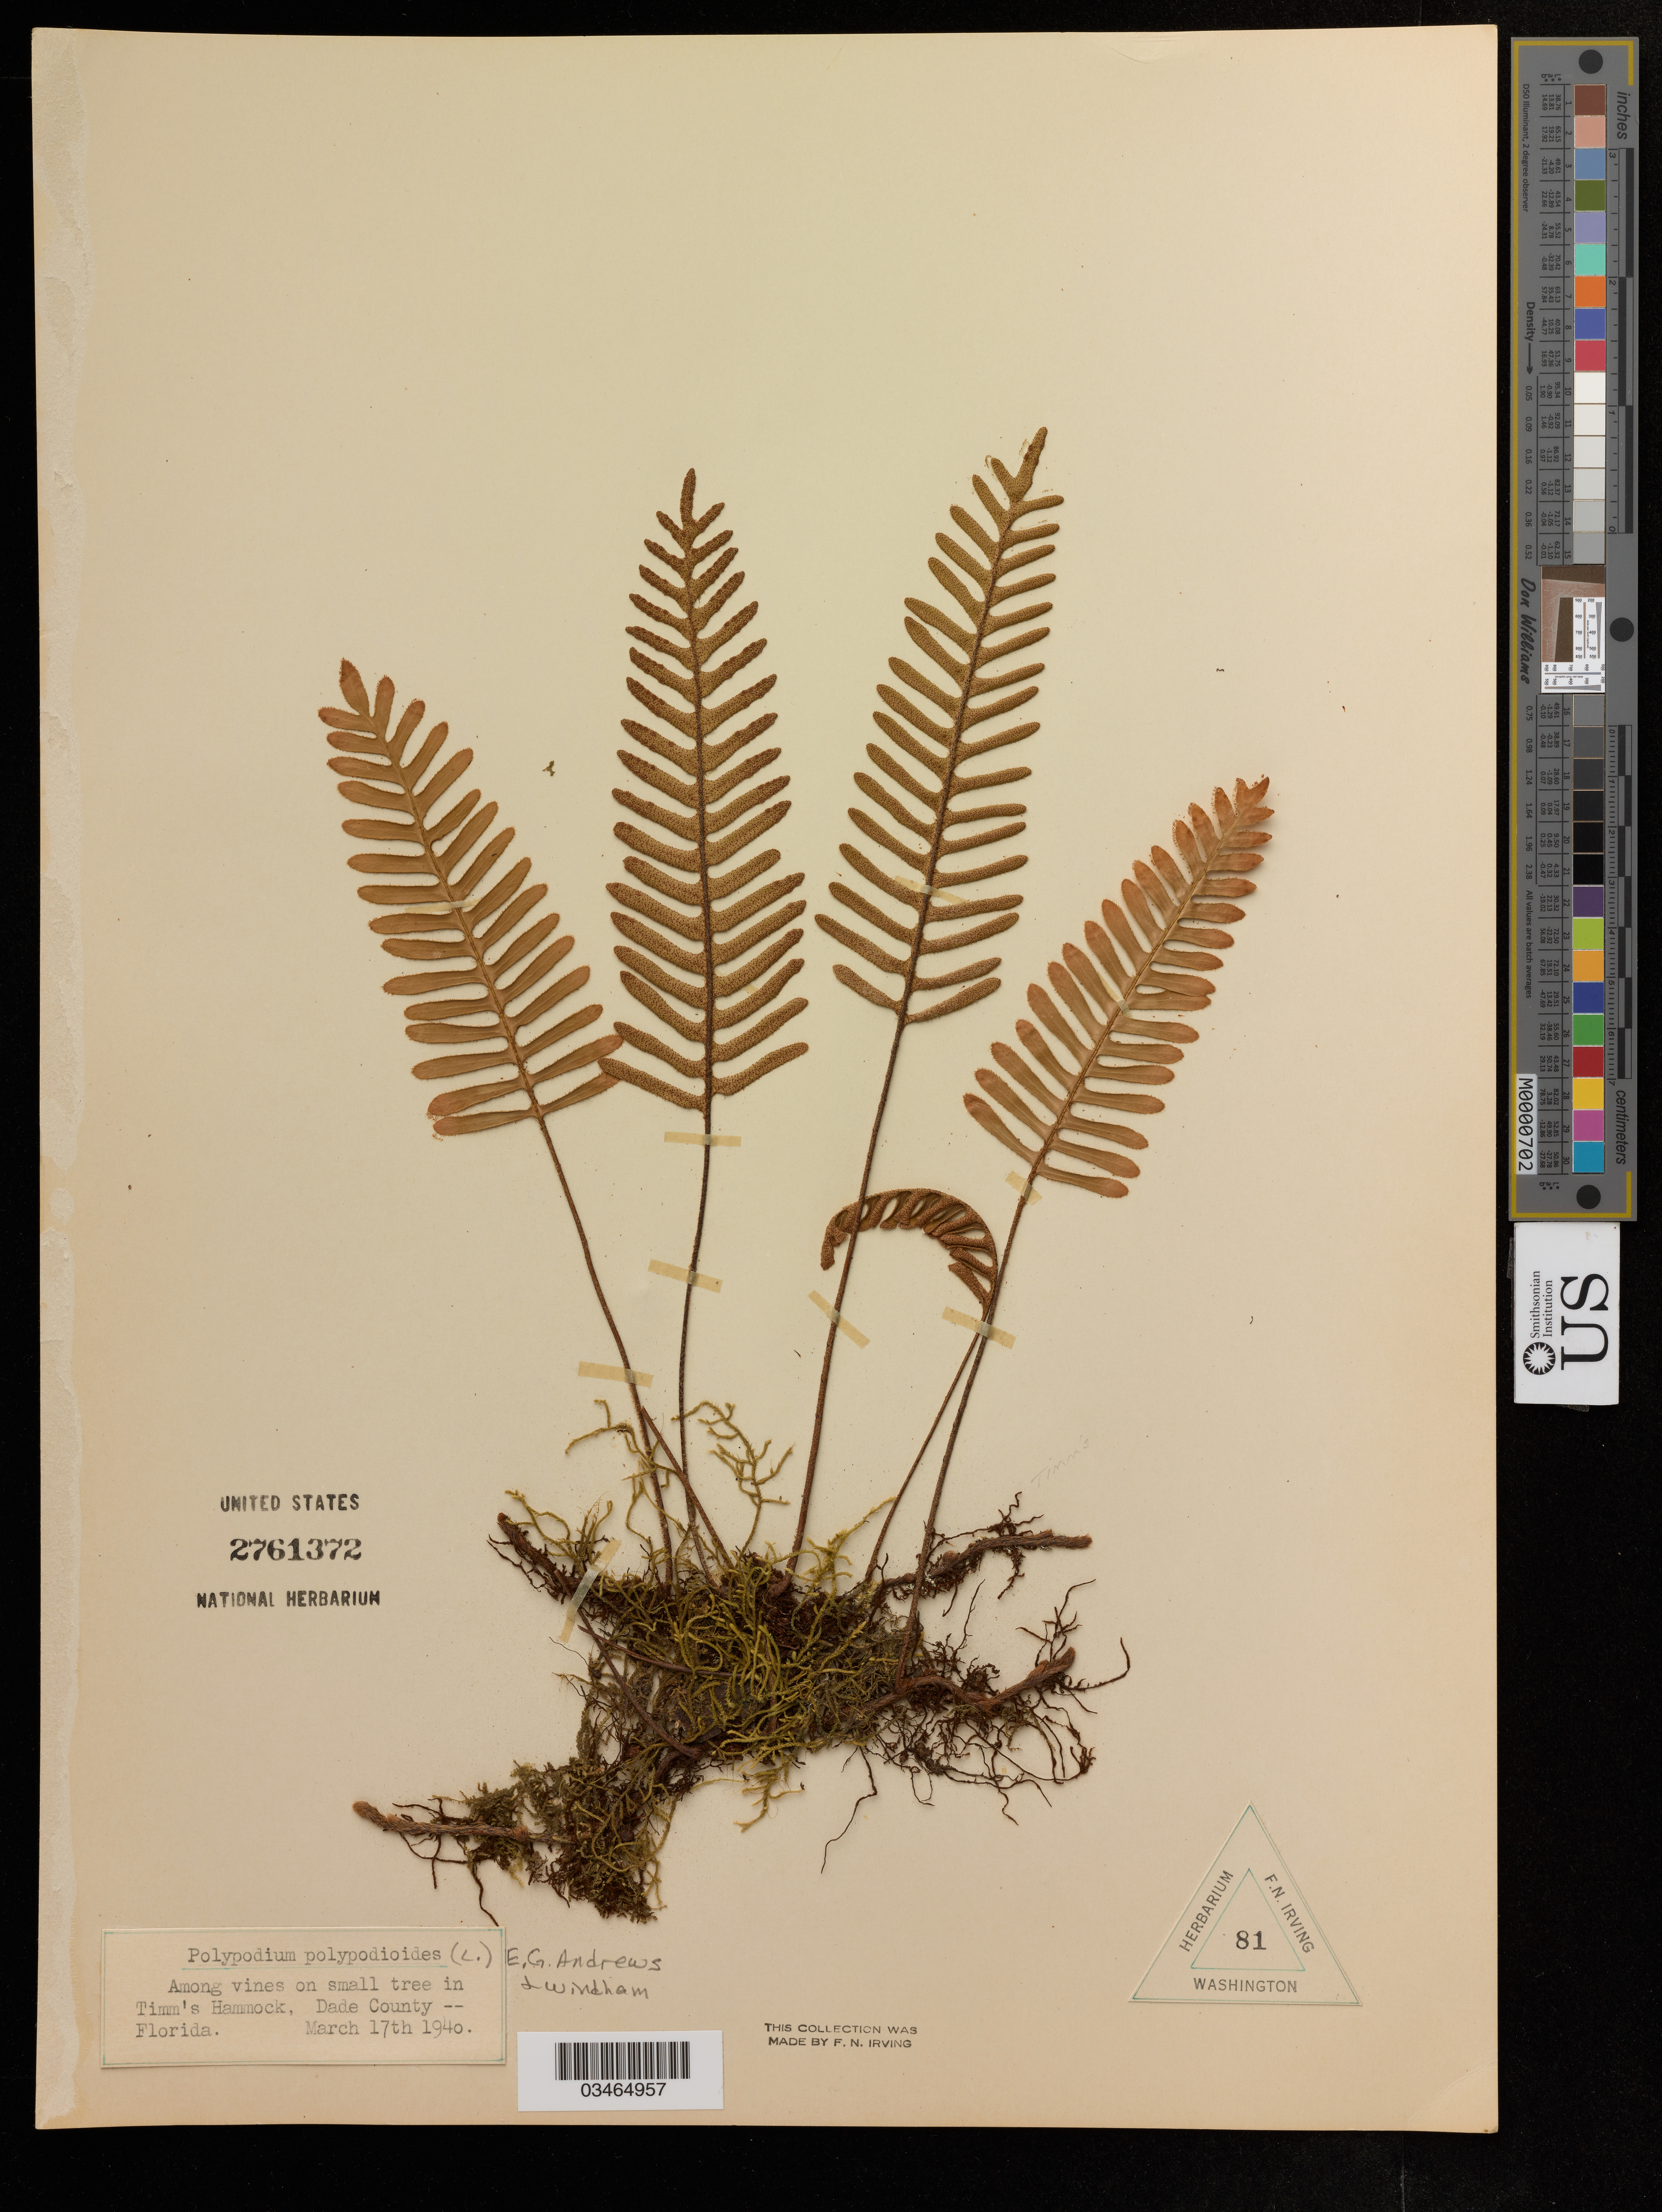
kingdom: Plantae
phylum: Tracheophyta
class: Polypodiopsida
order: Polypodiales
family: Polypodiaceae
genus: Polypodium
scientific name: Polypodium polypodioides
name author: (L.) Watt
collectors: F. Irving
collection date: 1940-03-17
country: United States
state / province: Florida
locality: Timm's Hammock, Dade County.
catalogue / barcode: US 81